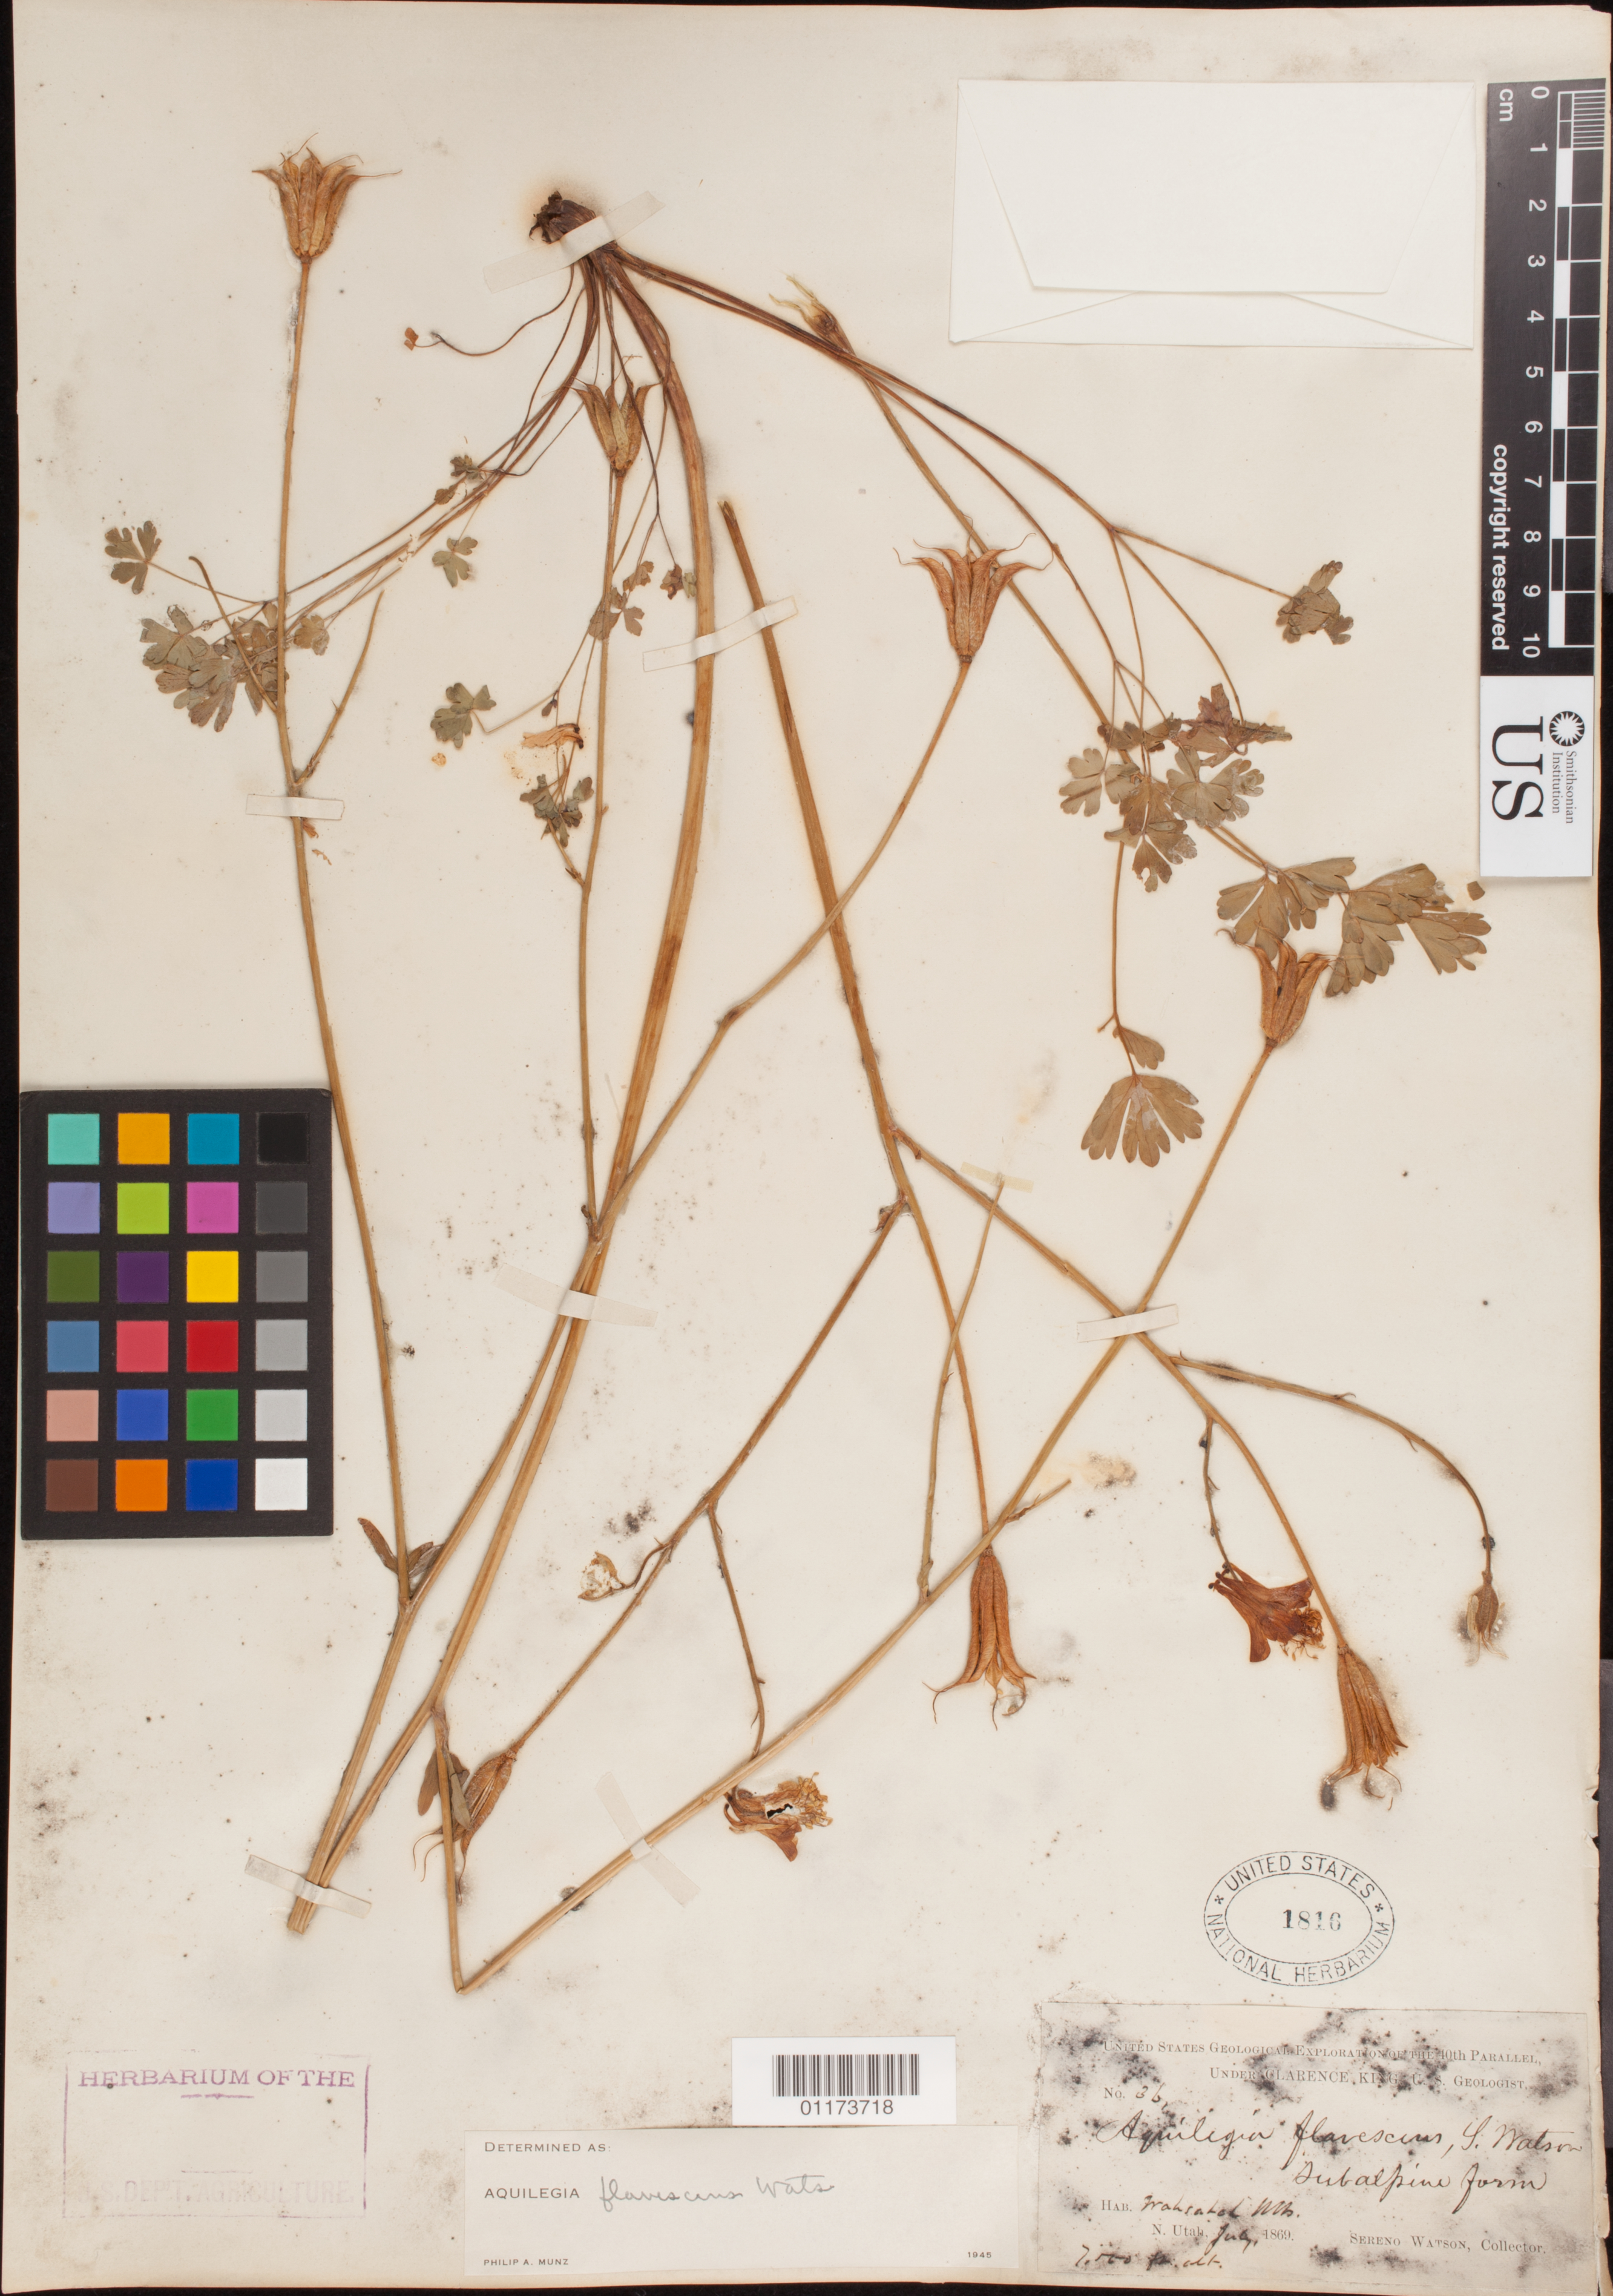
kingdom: Plantae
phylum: Tracheophyta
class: Magnoliopsida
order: Ranunculales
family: Ranunculaceae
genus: Aquilegia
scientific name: Aquilegia flavescens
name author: S. Watson in C. King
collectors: S. Watson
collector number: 36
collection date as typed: Jul 1869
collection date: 1869-07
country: United States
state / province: Utah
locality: Wasatch Mts., N. Utah.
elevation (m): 2286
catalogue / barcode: US 1816